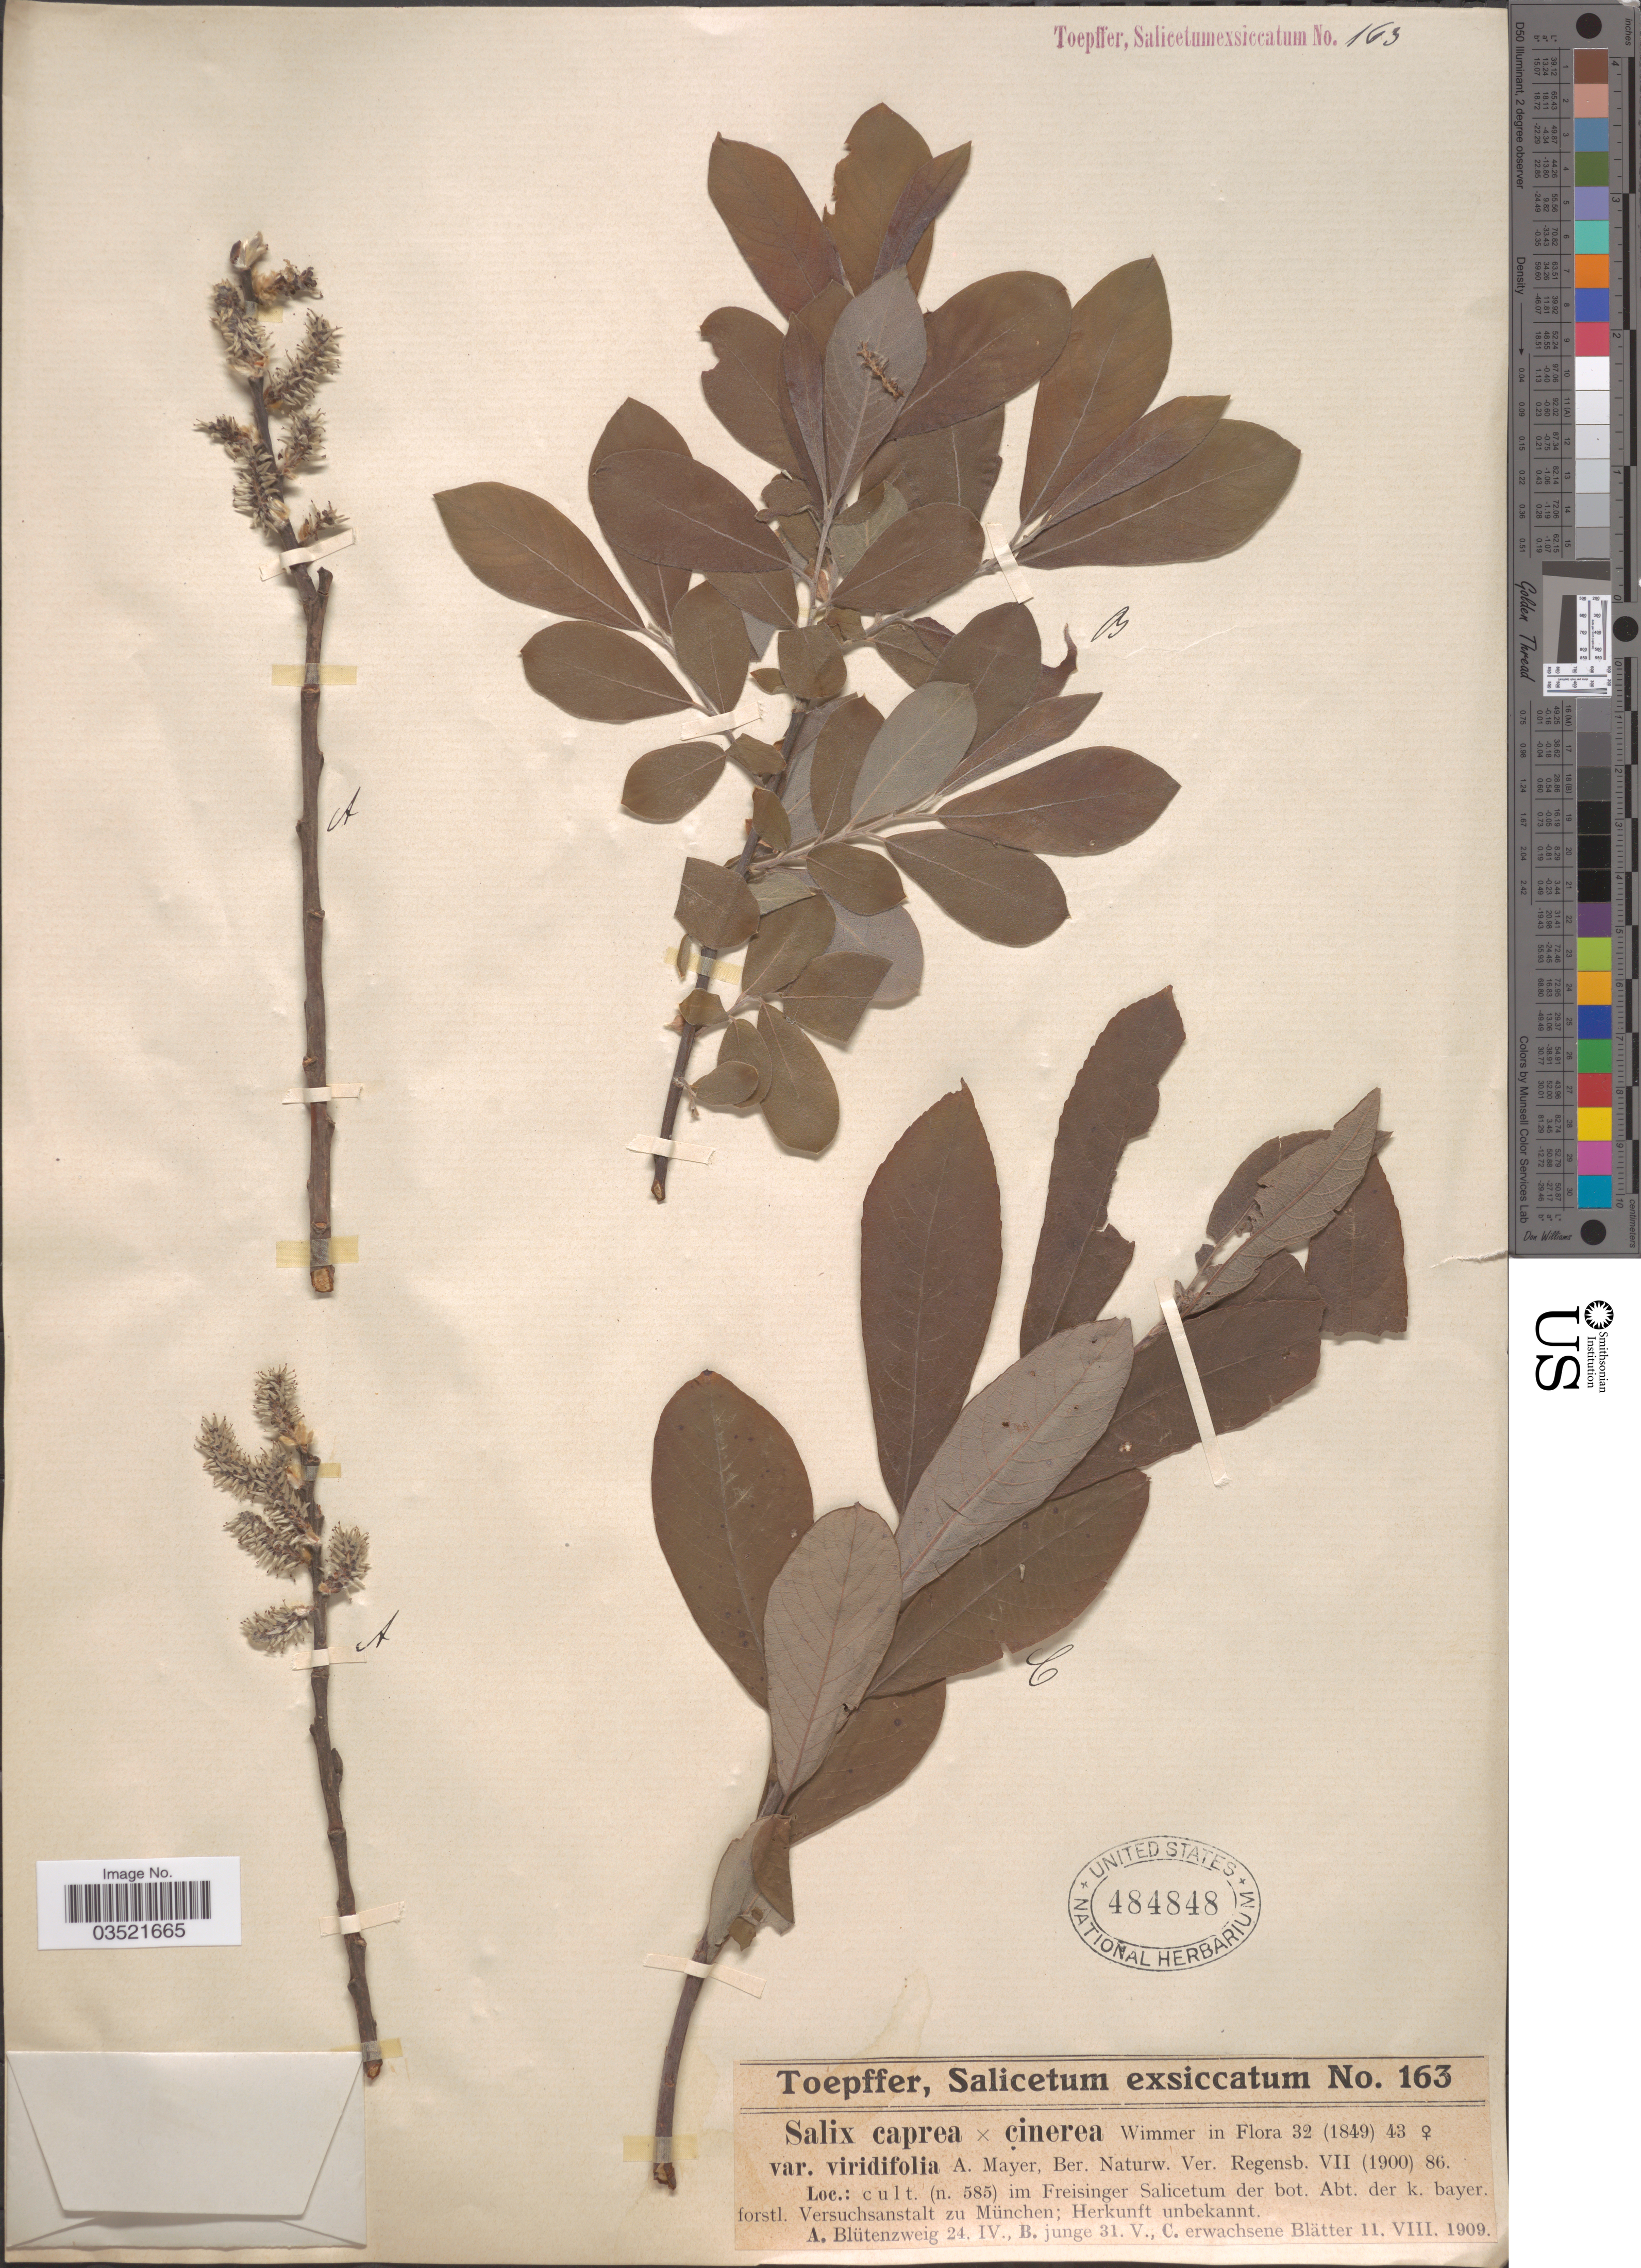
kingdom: Plantae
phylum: Tracheophyta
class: Magnoliopsida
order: Malpighiales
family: Salicaceae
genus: Salix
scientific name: Salix caprea x S. cinerea var. viridifolia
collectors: A. Toepffer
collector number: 163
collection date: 1909-04-24/1909-08-11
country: Germany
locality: Cult. (n. 585) im Freisinger Salicetum der bot. Abt. der k. bayer. forstl. Versuchsantalt zu München; Herkunft unbekannt.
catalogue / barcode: US 484848